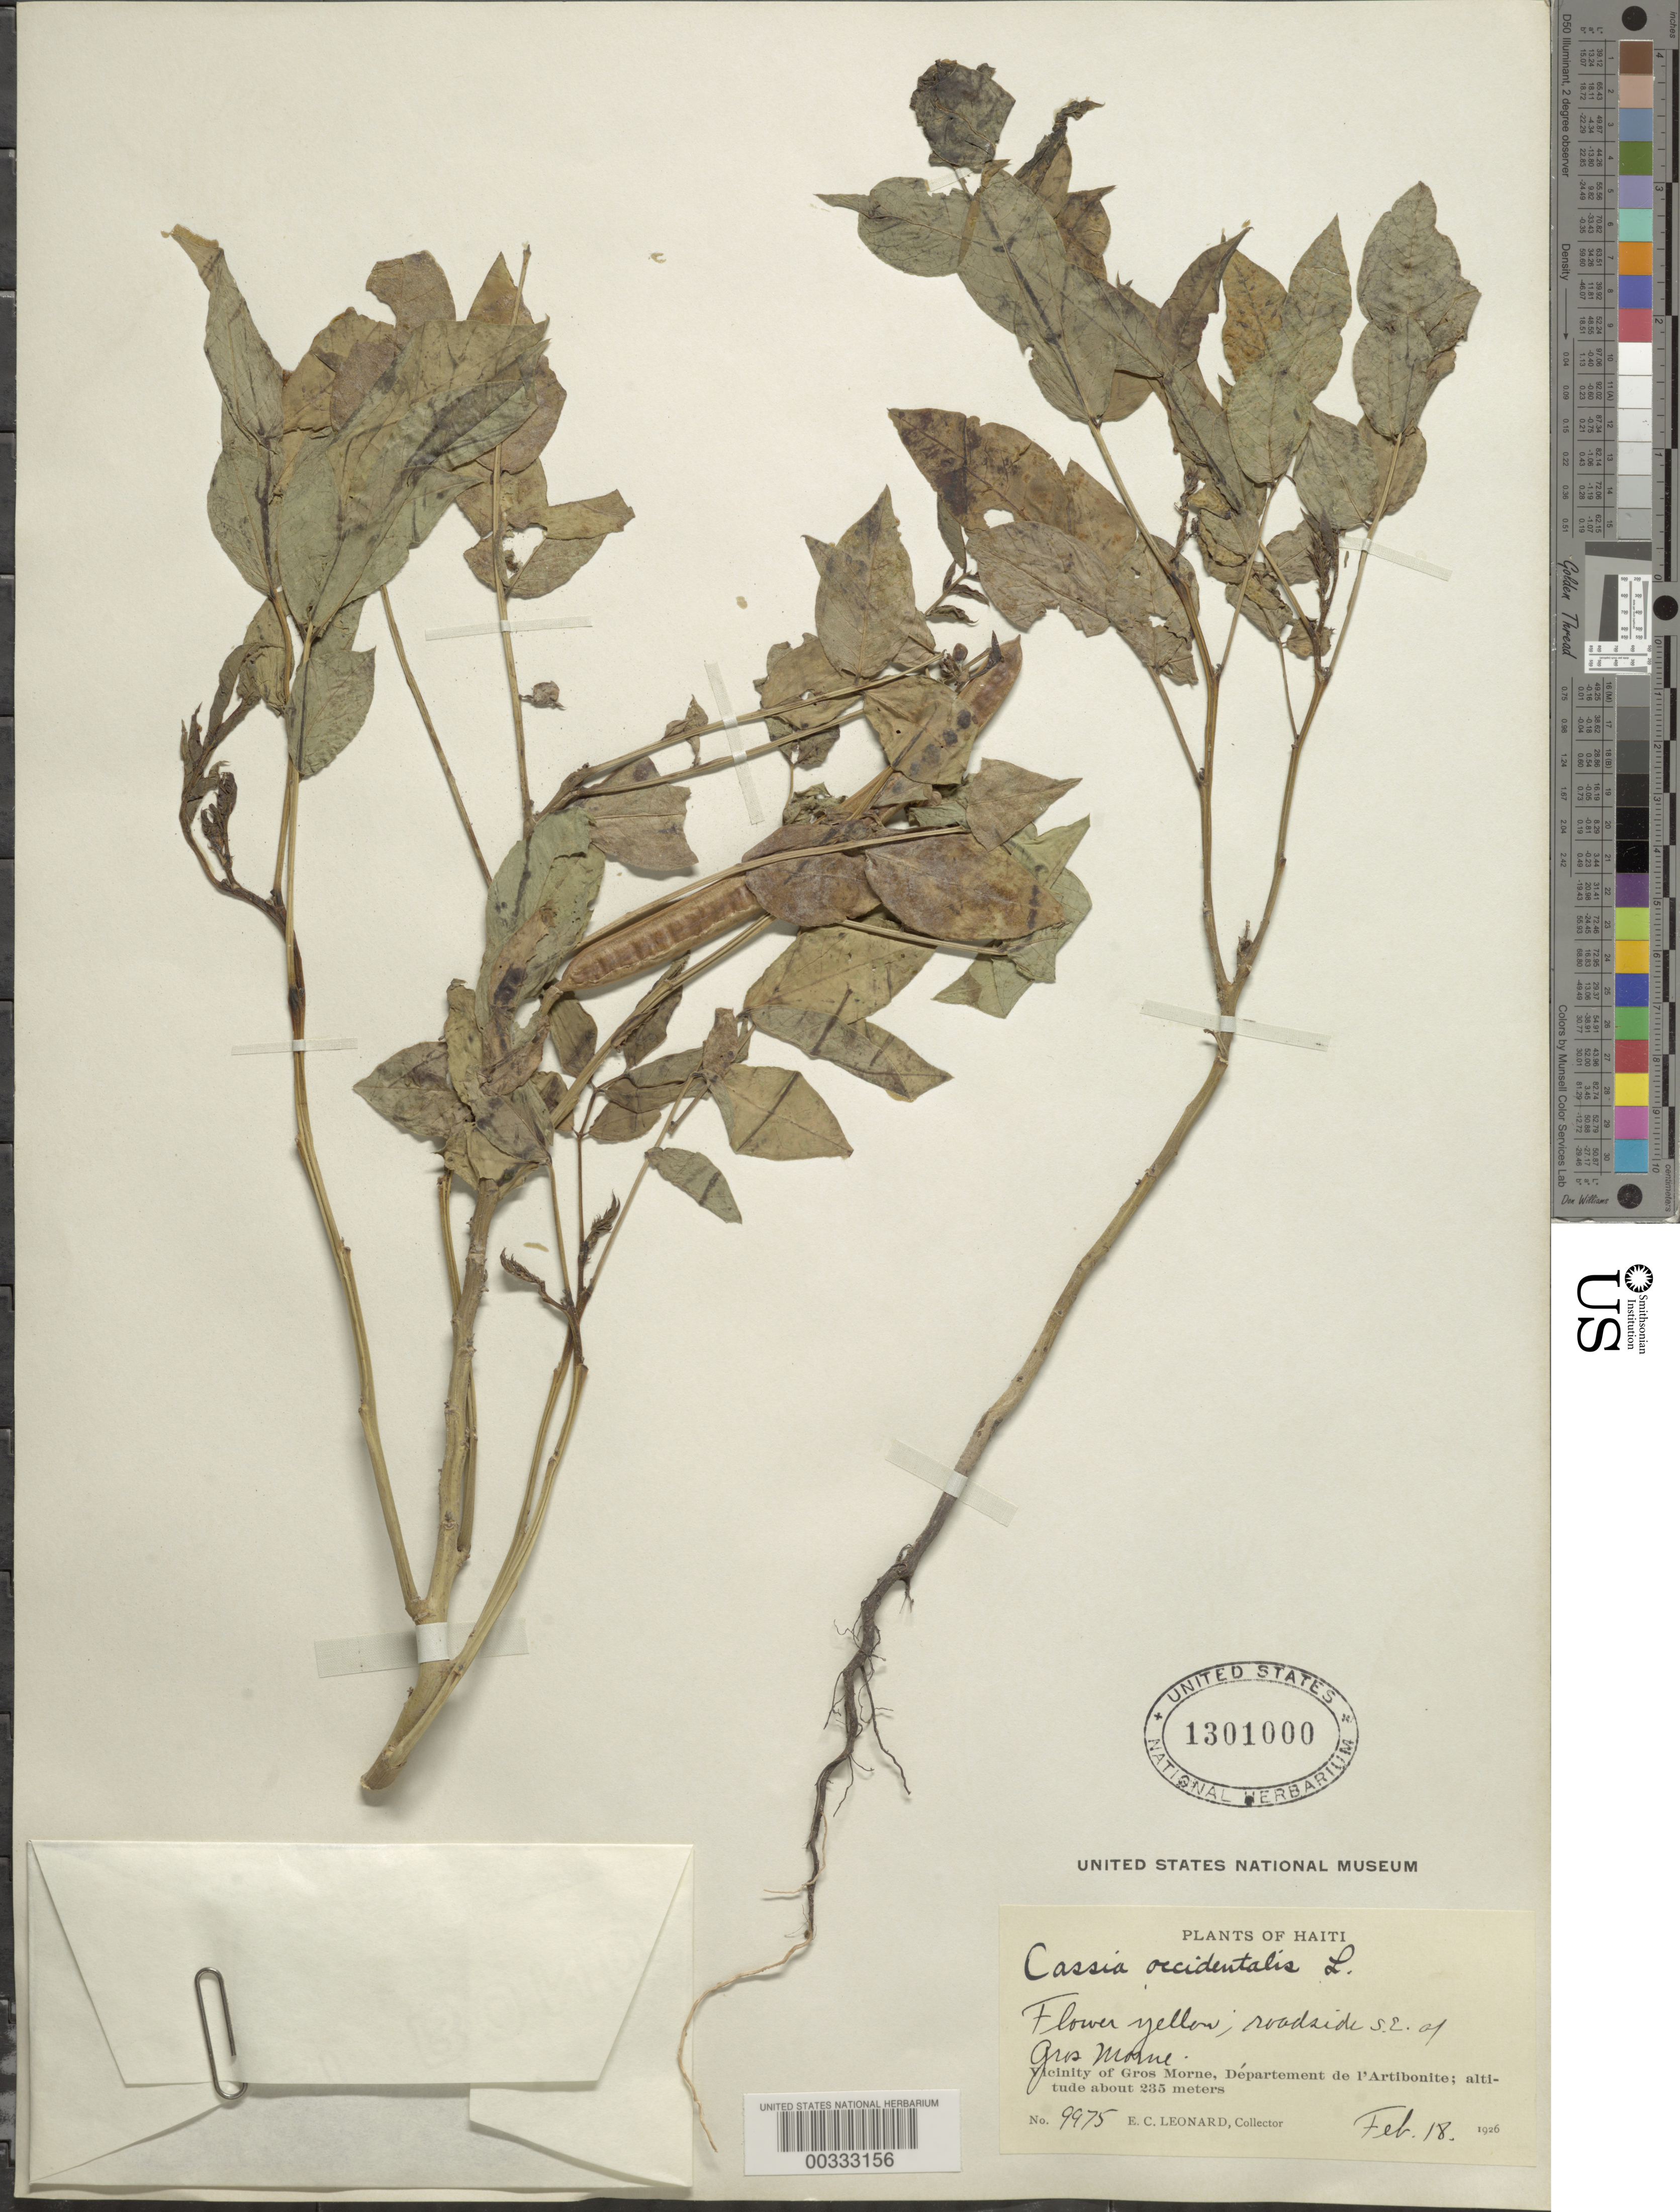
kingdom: Plantae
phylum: Tracheophyta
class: Magnoliopsida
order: Fabales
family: Fabaceae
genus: Senna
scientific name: Senna occidentalis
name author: (L.) Link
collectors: E. C. Leonard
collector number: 9975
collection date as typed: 18 Feb 1926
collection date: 1926-02-18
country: Haiti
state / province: Artibonite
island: Hispaniola Island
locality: Se of gros morne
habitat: Roadside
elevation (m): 235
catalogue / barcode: US 1301000